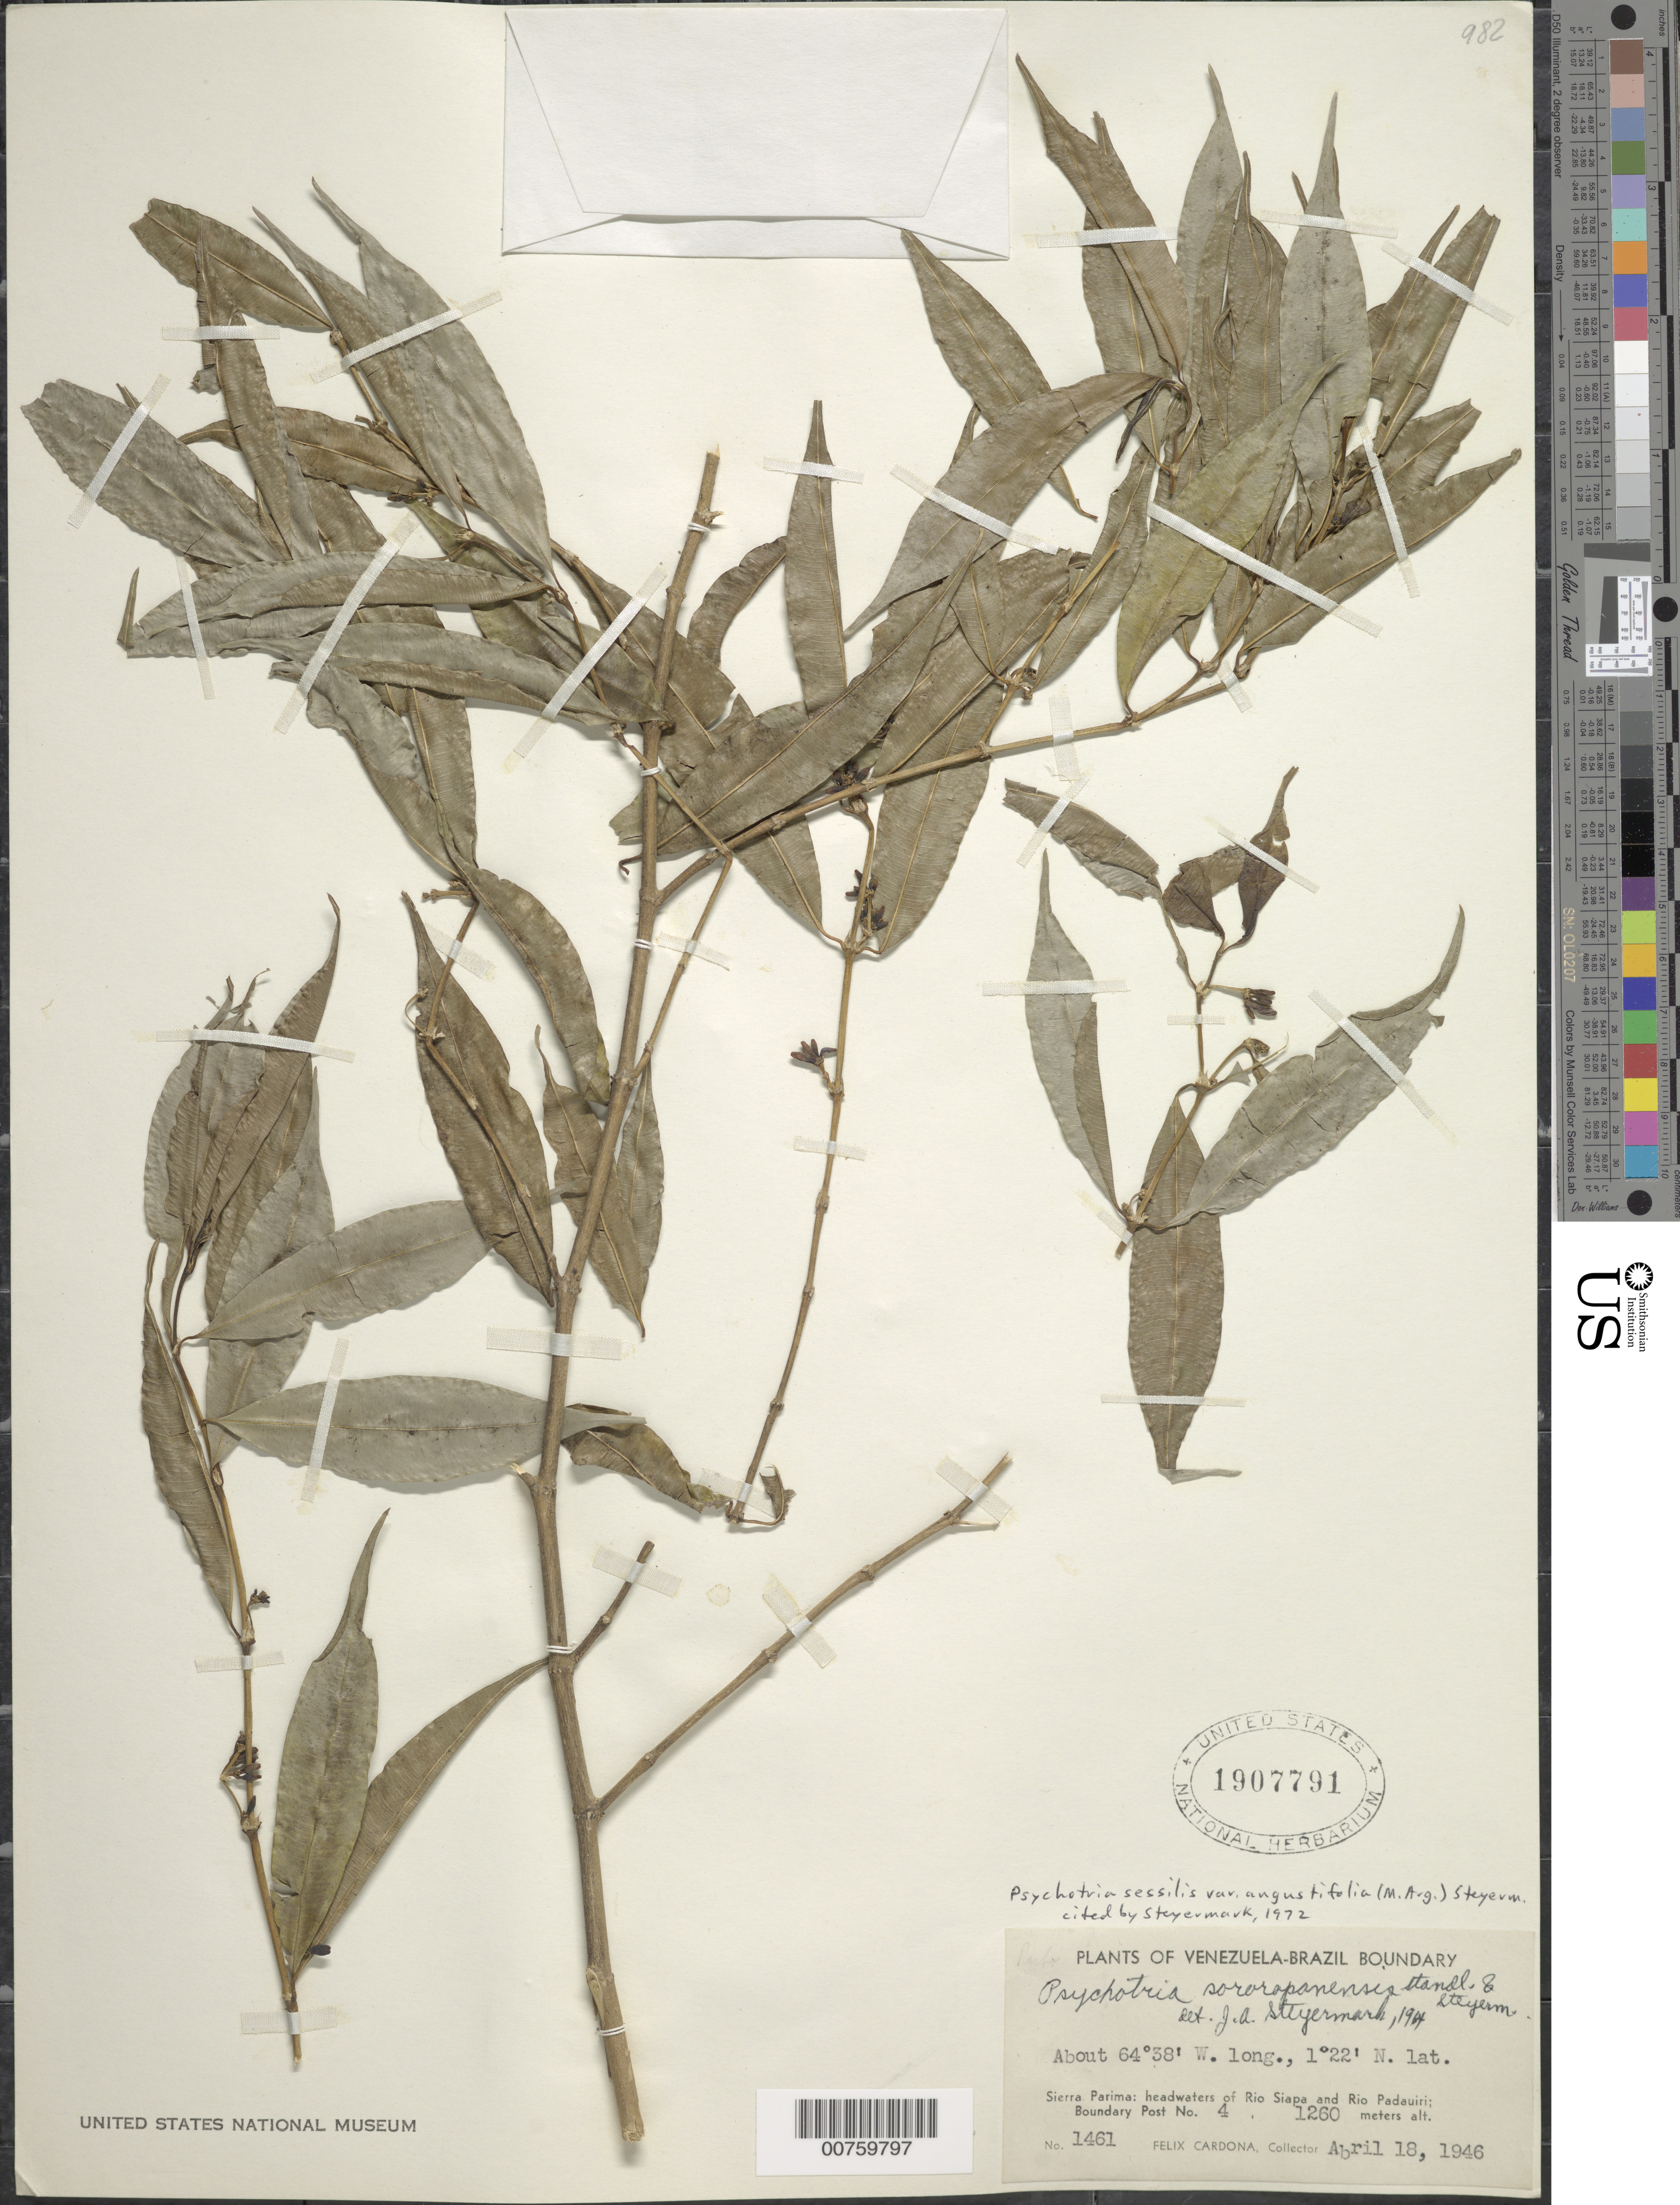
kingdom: Plantae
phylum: Tracheophyta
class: Magnoliopsida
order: Gentianales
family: Rubiaceae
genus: Psychotria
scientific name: Psychotria sessilis var. angustifolia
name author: (Müll. Arg.) Steyerm.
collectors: F. Cardona Puig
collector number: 1461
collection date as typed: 18-Apr-46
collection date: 1946-04-18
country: Venezuela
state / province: Amazonas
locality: Sierra Parima, headwaters of Río Siapa and Río Padauiri; Boundary Post no. 4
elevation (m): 1260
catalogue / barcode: US 1907791